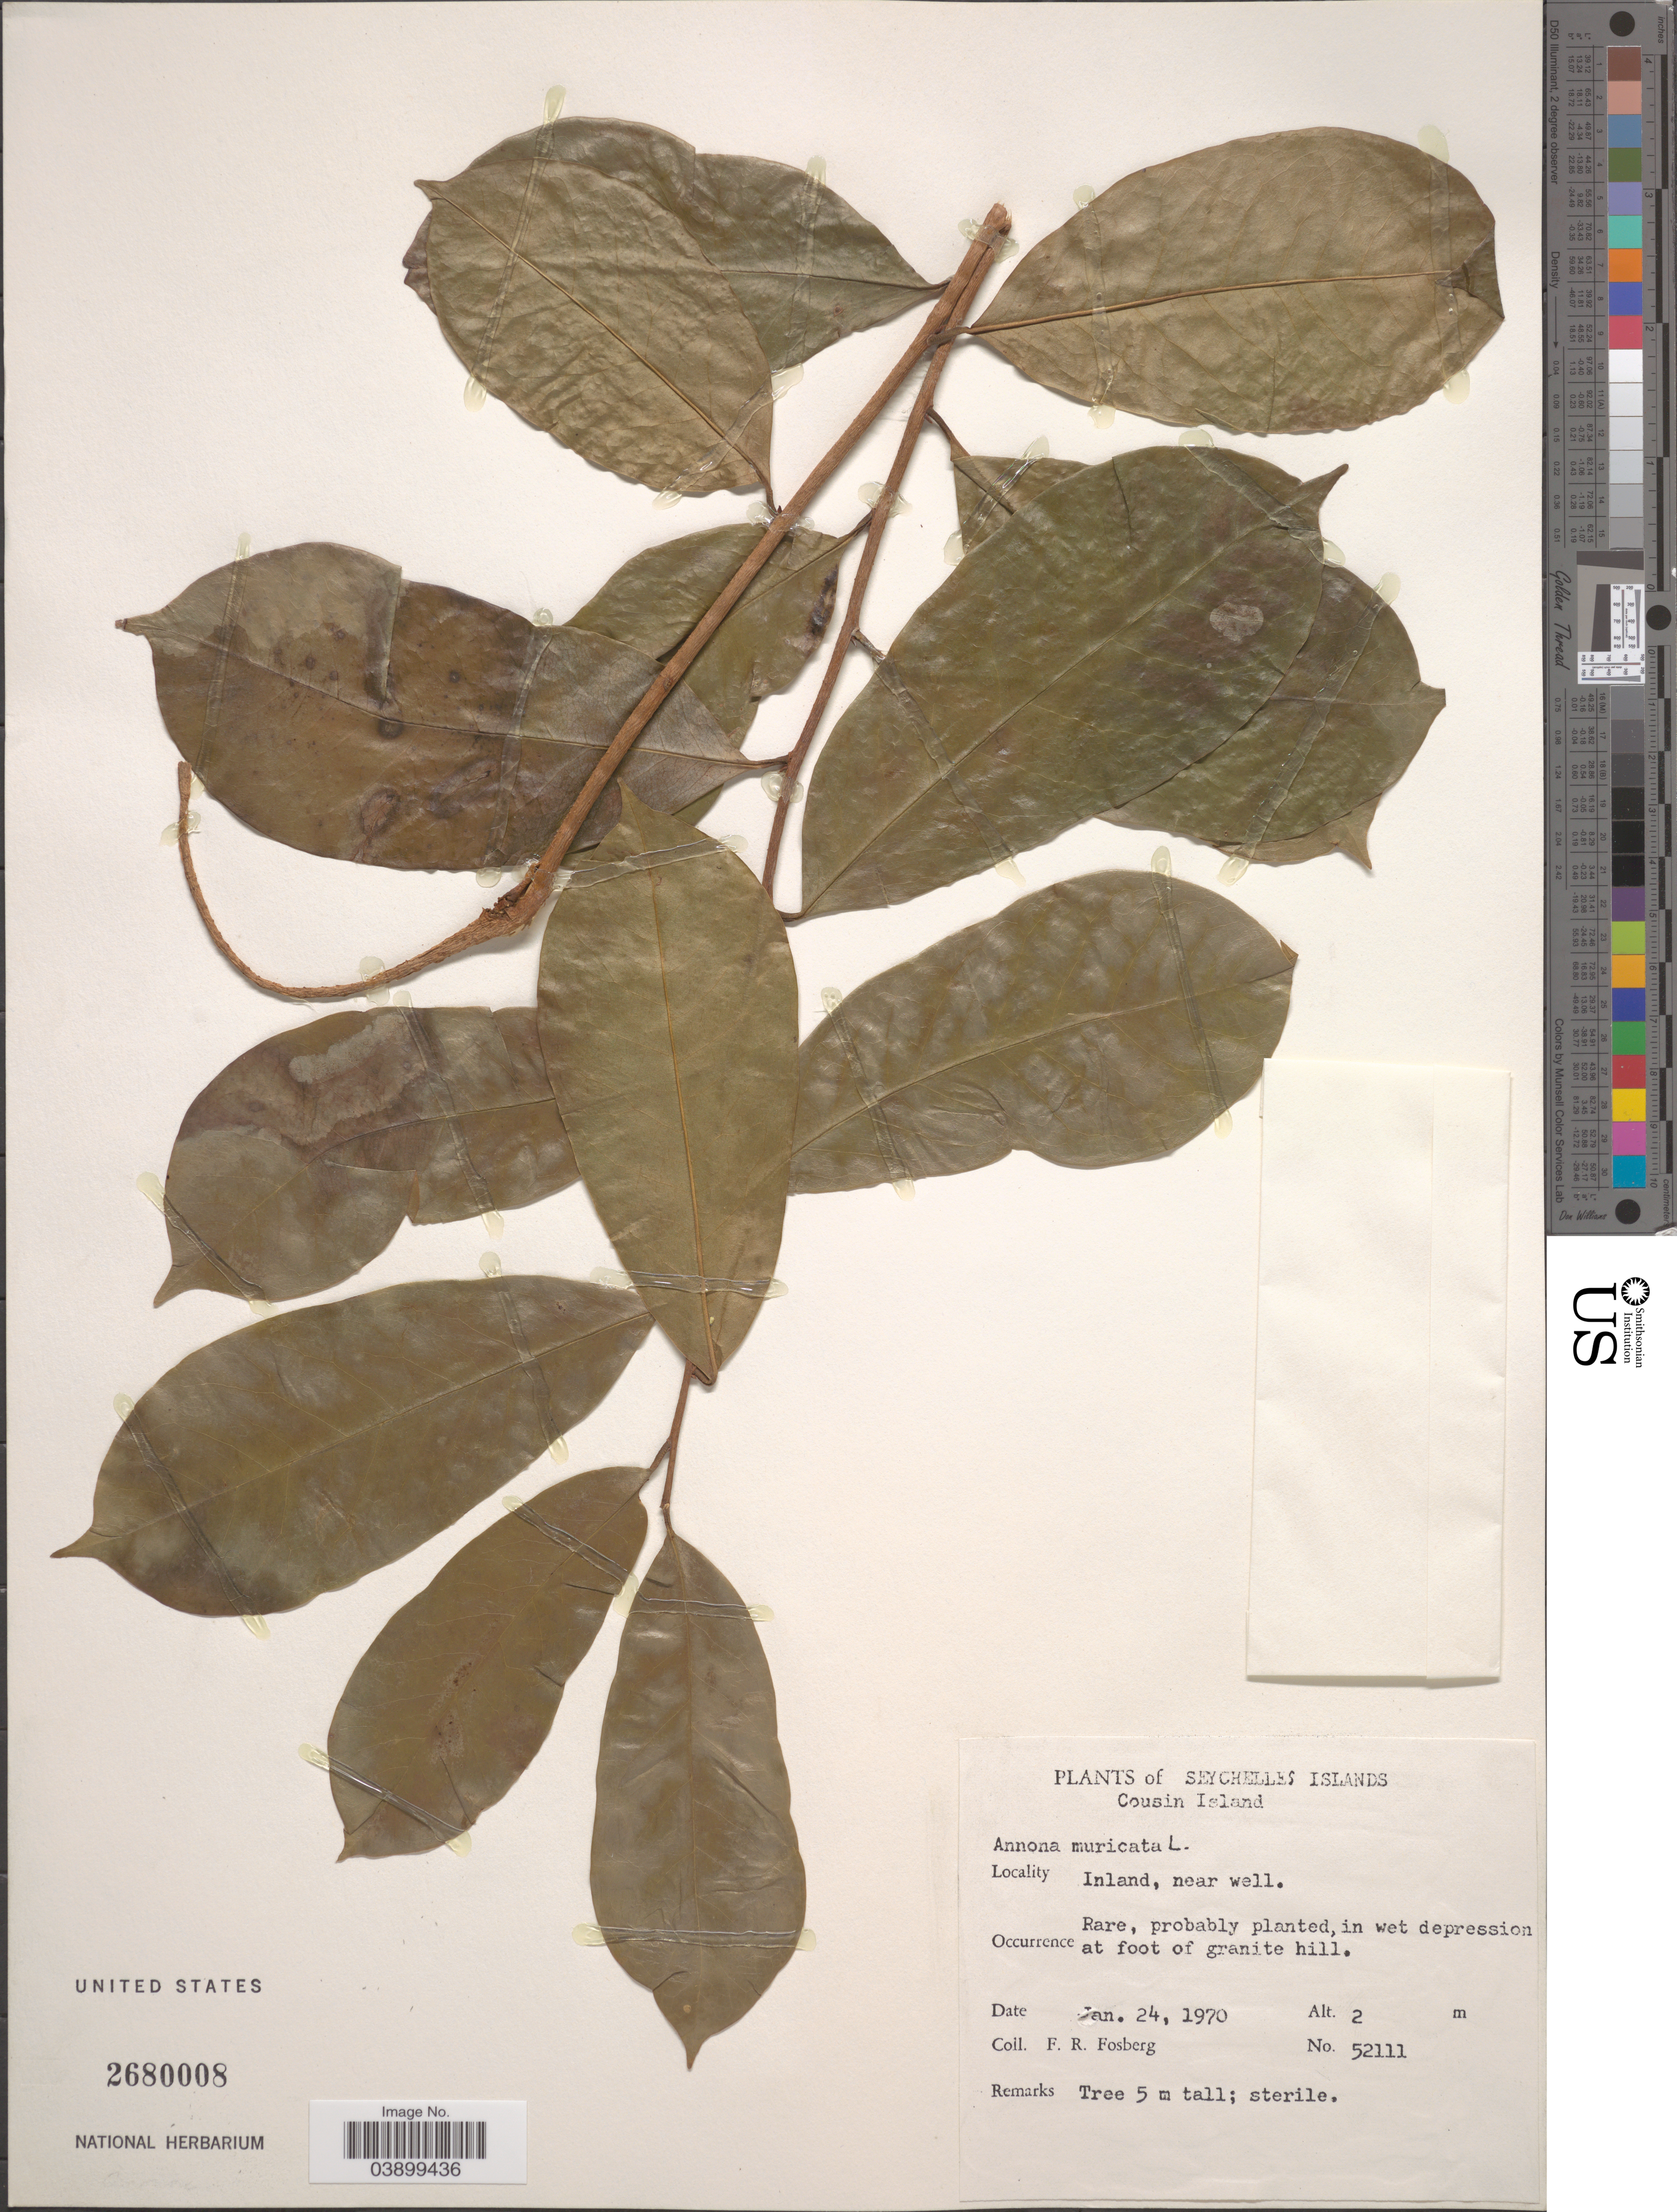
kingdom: Plantae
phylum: Tracheophyta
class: Magnoliopsida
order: Magnoliales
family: Annonaceae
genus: Annona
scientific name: Annona muricata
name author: L.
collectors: F. R. Fosberg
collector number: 52111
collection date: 1970-01-24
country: Seychelles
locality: Seychelles Islands. Cousin Island. Inland, near well. In wet depression at foot of granite hill.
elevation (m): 2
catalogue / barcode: US 2680008